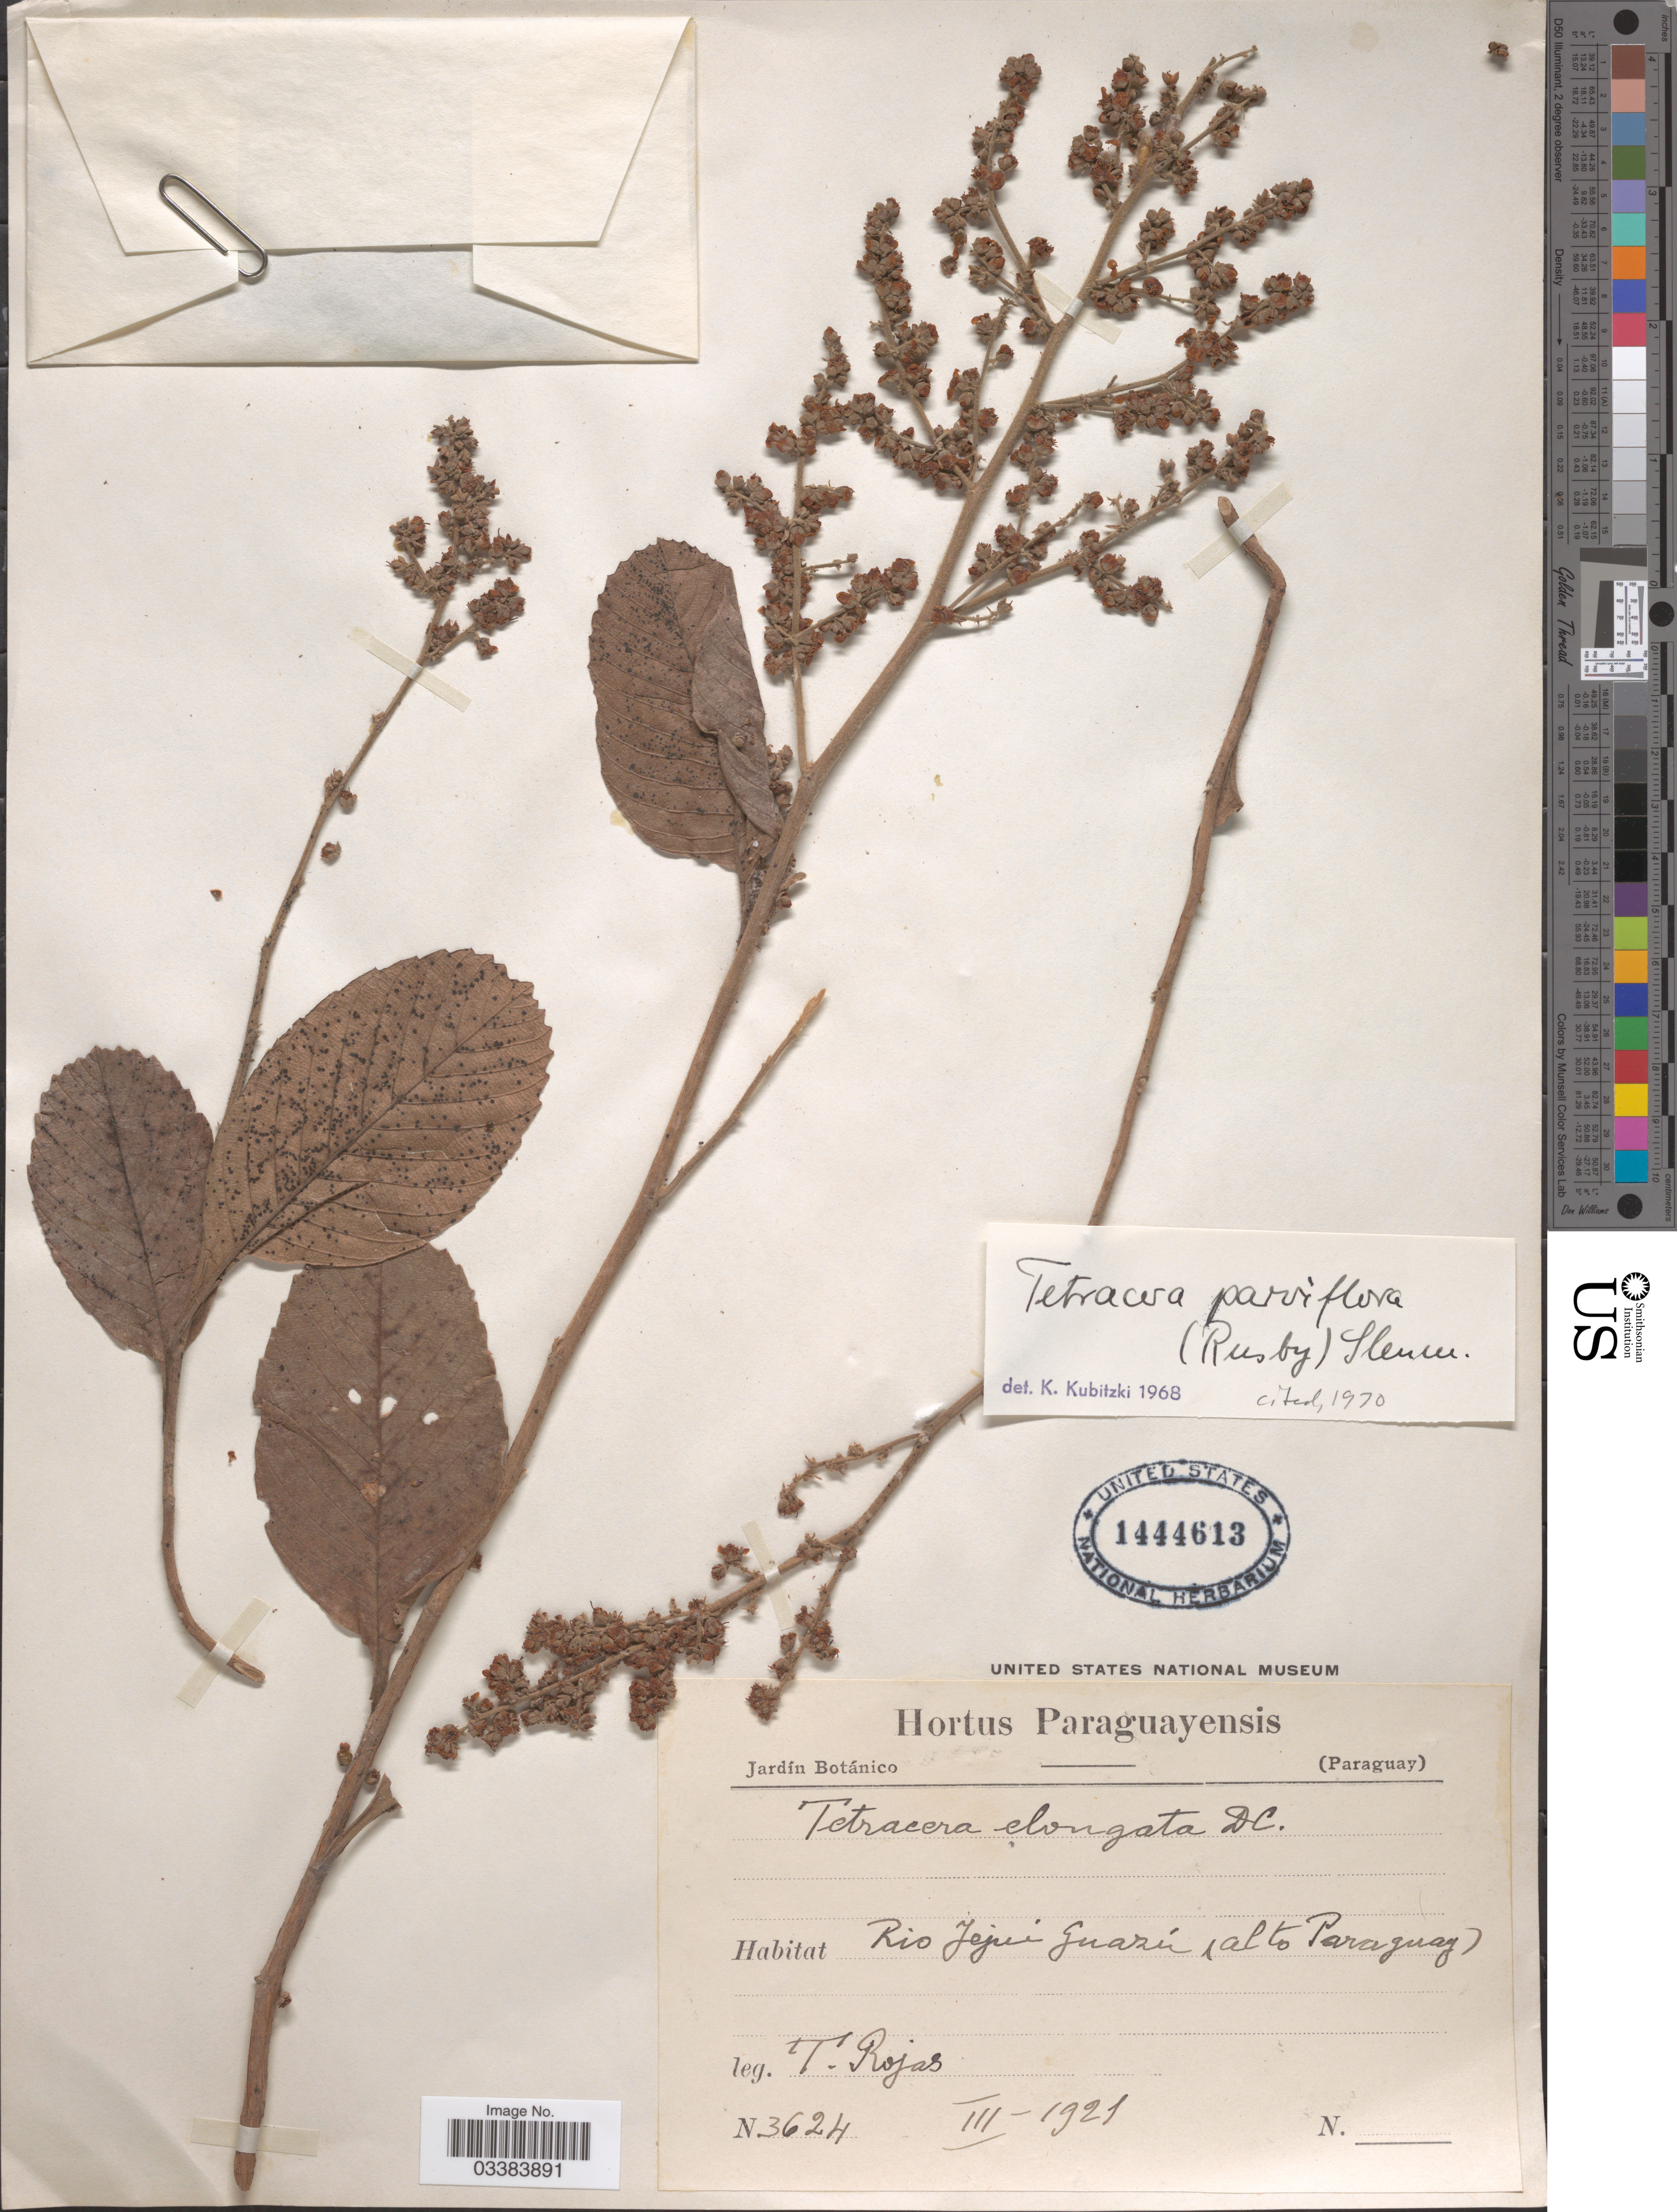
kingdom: Plantae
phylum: Tracheophyta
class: Magnoliopsida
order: Dilleniales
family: Dilleniaceae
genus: Tetracera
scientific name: Tetracera parviflora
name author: (Rusby) Sleumer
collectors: T. Rojas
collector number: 3624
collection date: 1921-03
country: Paraguay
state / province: Alto Paraguay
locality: Rio Jejuí Guazú.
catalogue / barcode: US 1444613